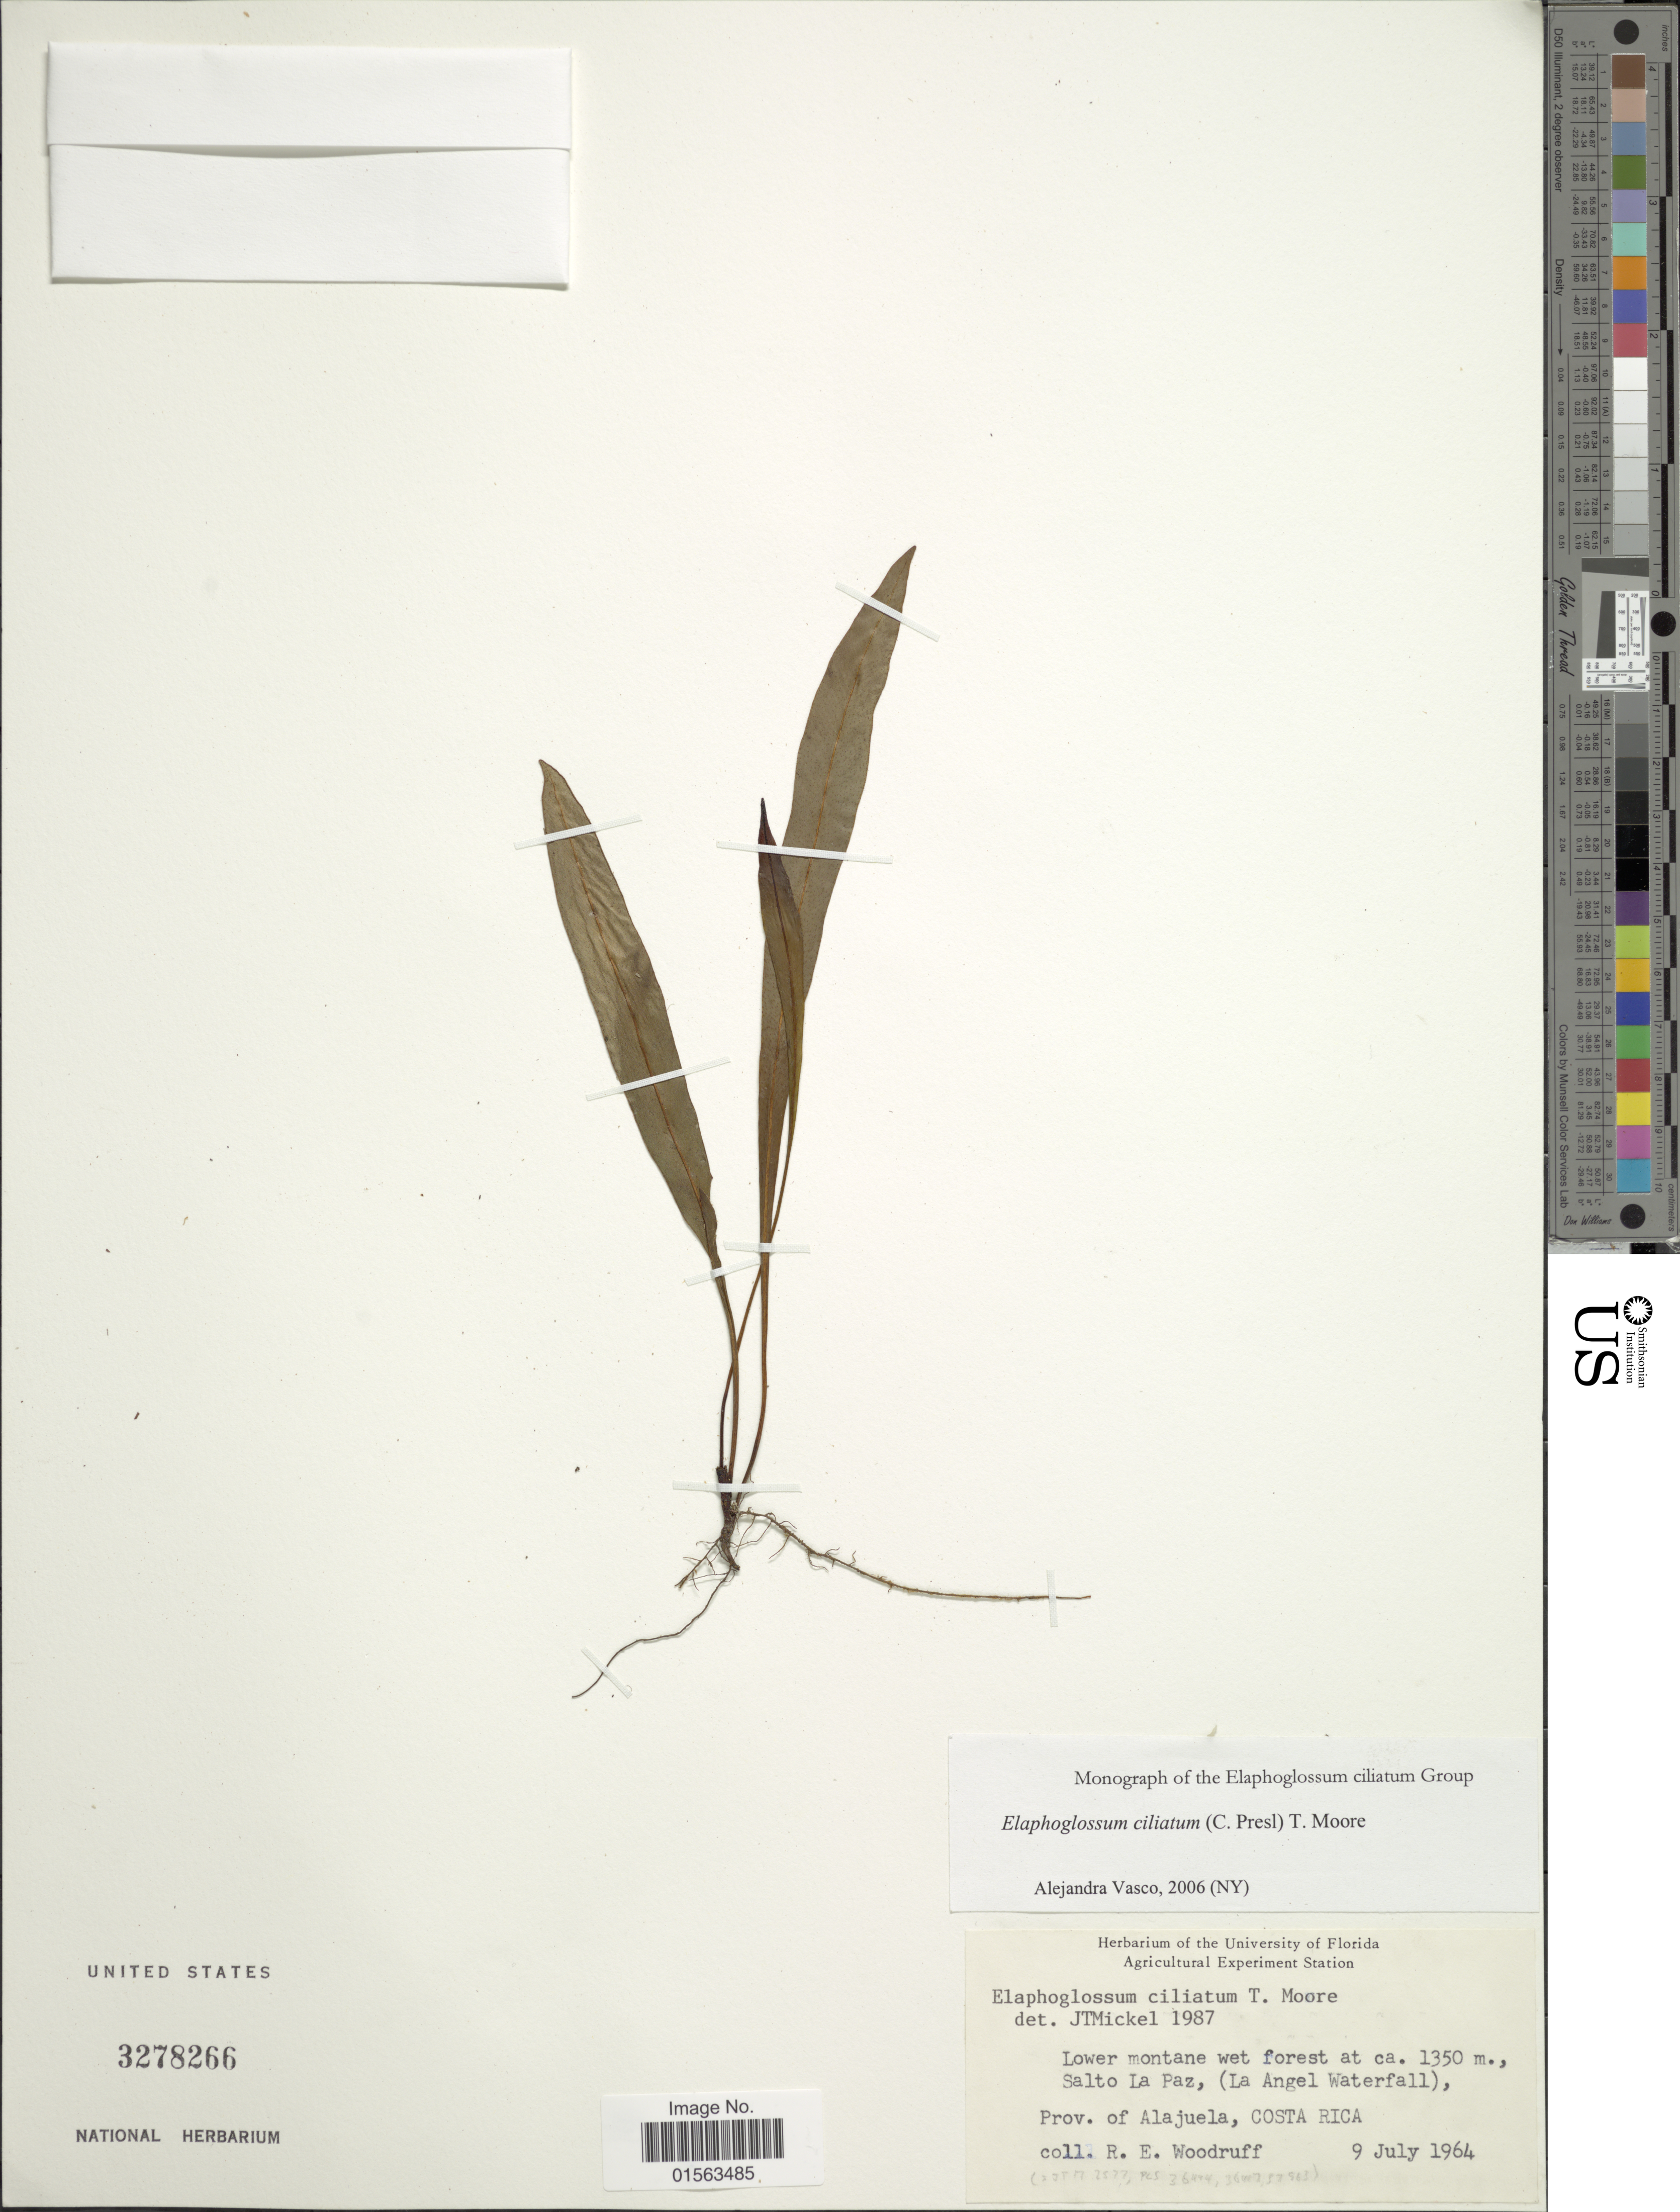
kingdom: Plantae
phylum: Tracheophyta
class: Polypodiopsida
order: Polypodiales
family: Dryopteridaceae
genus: Elaphoglossum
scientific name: Elaphoglossum ciliatum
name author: (C. Presl) T. Moore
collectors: R. Woodruff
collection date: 1964-07-09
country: Costa Rica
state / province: Alajuela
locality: Salto La Paz, La Angel Waterfall, Prov. Alajuela, Costa Rica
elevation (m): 1350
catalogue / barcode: US 3278266